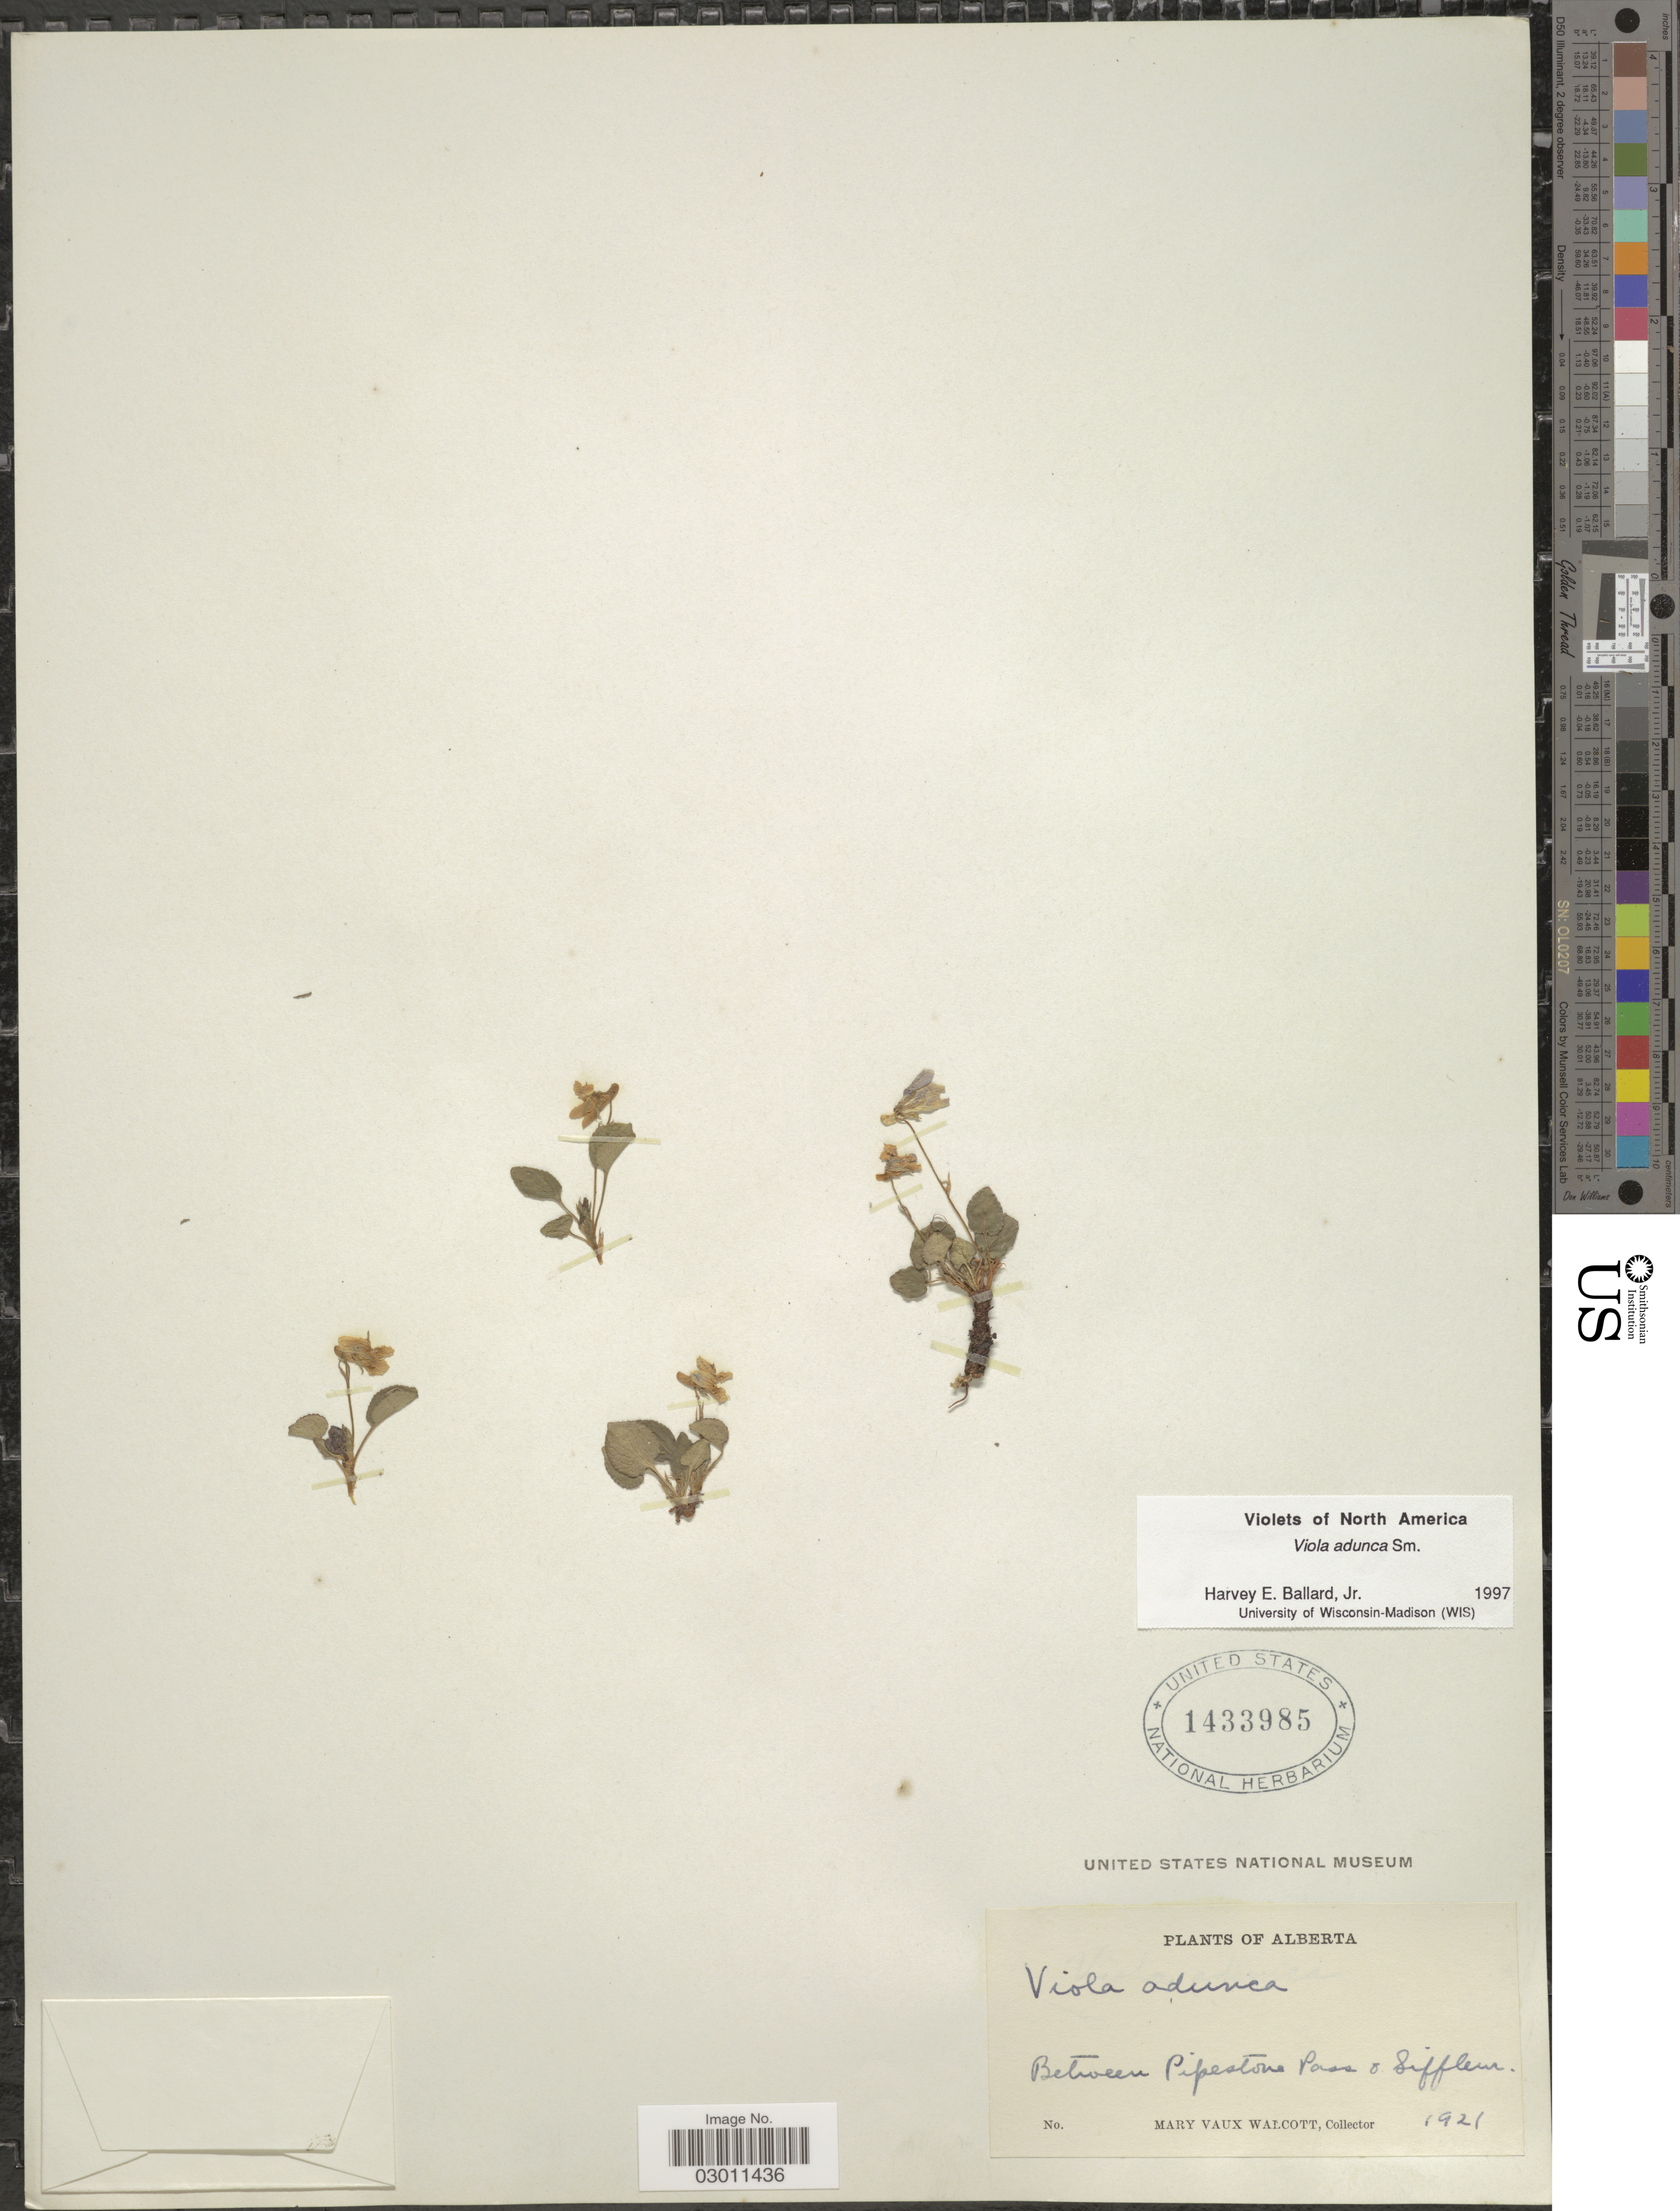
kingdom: Plantae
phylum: Tracheophyta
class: Magnoliopsida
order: Malpighiales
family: Violaceae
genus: Viola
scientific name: Viola adunca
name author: Sm.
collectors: M. Walcott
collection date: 1921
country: Canada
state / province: Alberta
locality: Between Pipestone Pass & Siffleur.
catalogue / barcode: US 1433985